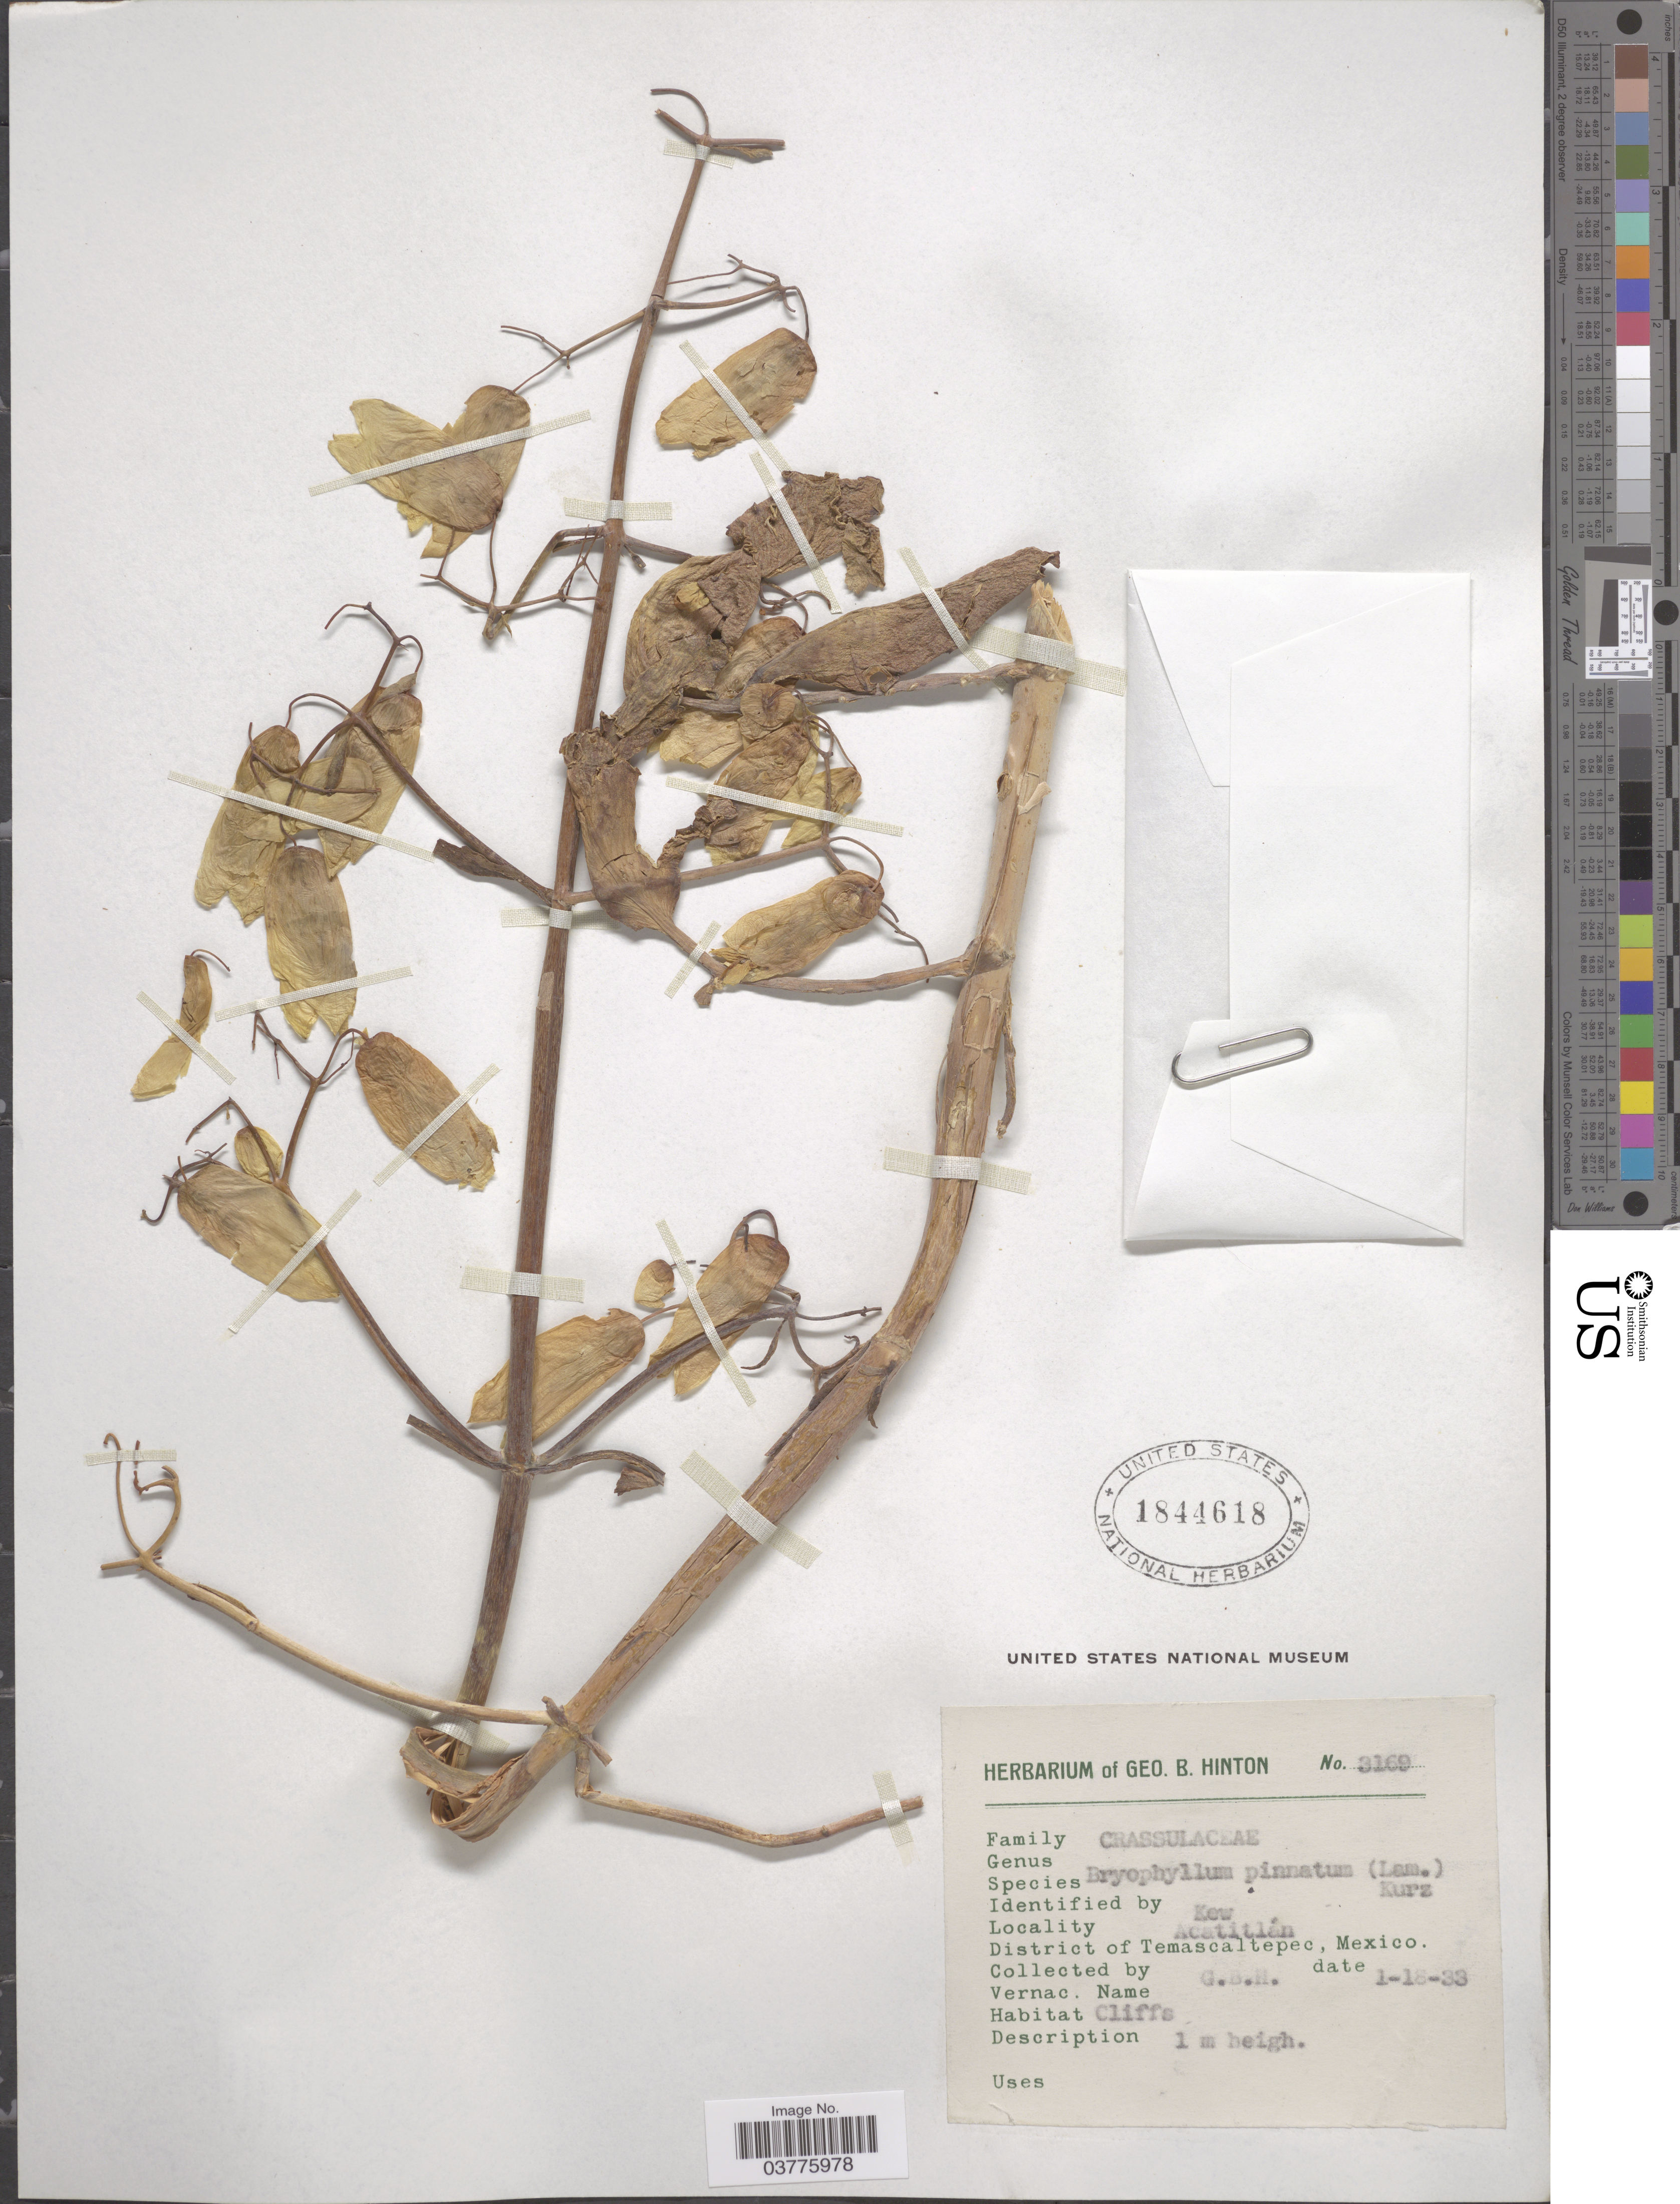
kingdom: Plantae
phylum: Tracheophyta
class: Magnoliopsida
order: Saxifragales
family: Crassulaceae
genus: Kalanchoe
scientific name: Kalanchoe pinnata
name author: (Lam.) Pers.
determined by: Strong, Mark T., (BOT), Smithsonian Institution - National Museum of Natural History (UNITED STATES)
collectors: G. B. Hinton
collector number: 3169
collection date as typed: Transcribed d/m/y: 18/1/33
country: Mexico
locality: Acatitlán. District of Temascaltepec.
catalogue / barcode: US 1844618